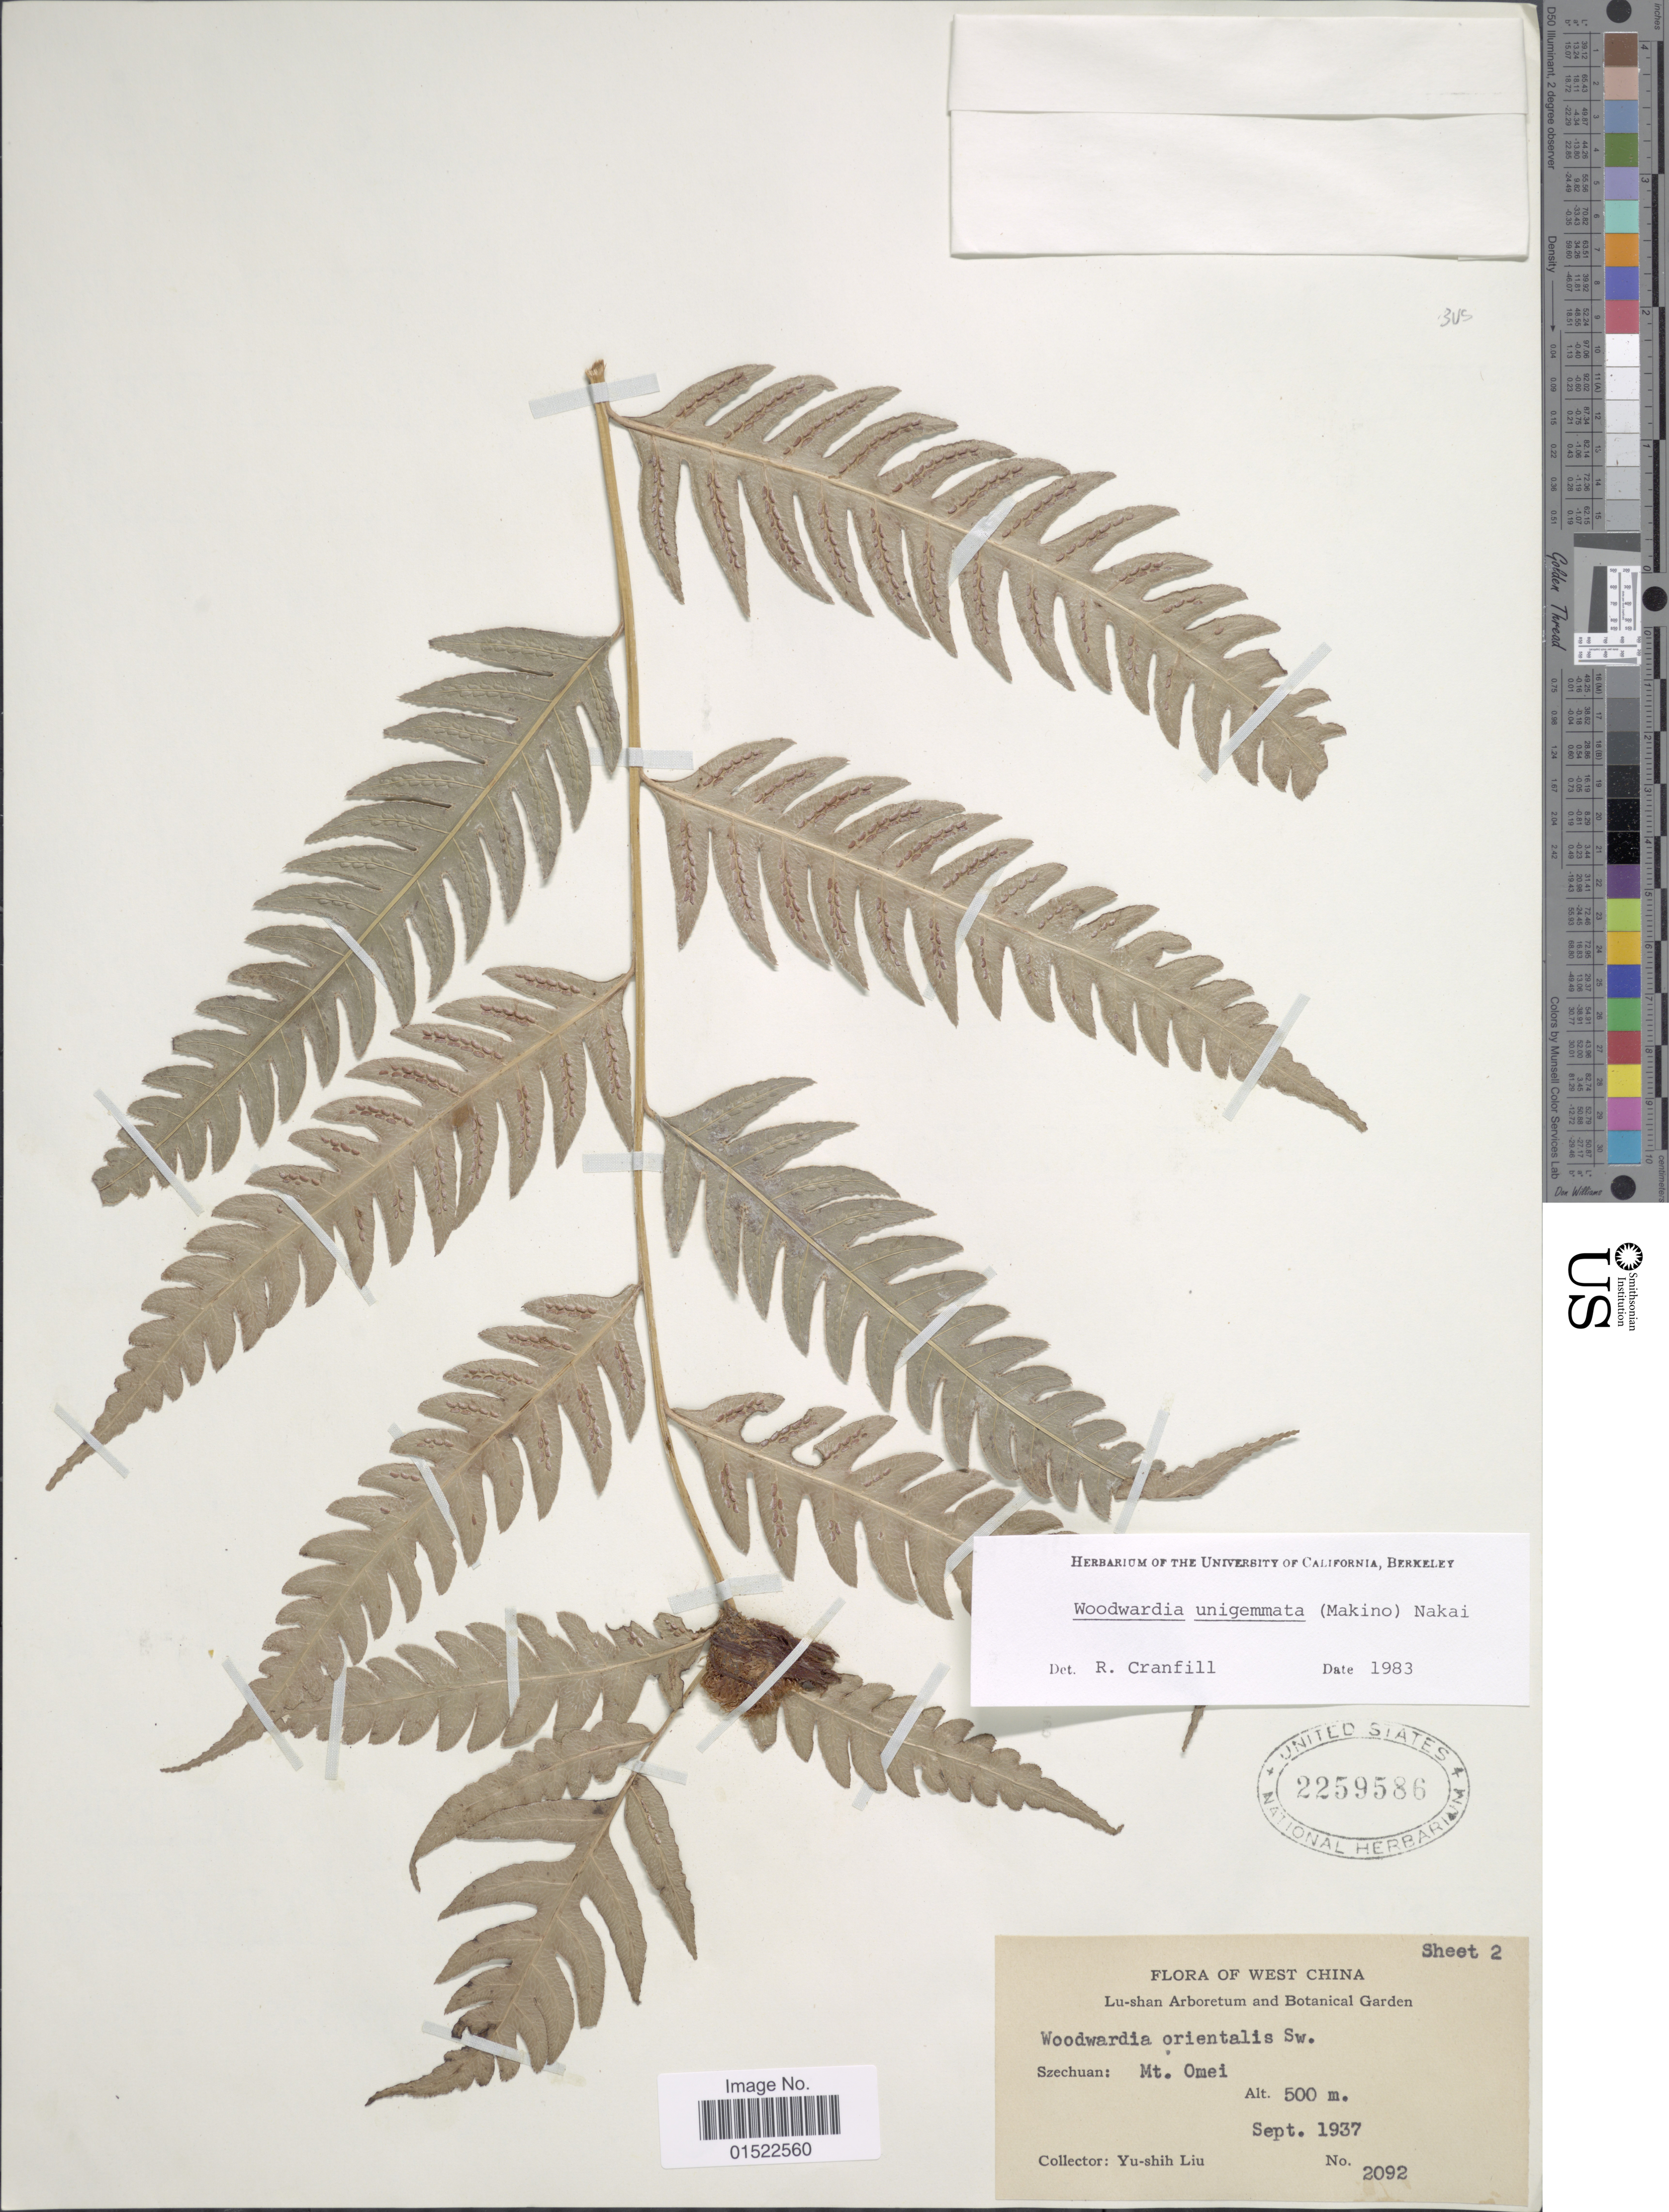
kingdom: Plantae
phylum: Tracheophyta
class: Polypodiopsida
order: Polypodiales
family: Blechnaceae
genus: Woodwardia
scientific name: Woodwardia unigemmata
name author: (Makino) Nakai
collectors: Y.-S. Liu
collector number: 2092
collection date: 1937-09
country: China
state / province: Sichuan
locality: West China, Szechwan: Mt. Omei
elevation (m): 500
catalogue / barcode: US 2259586